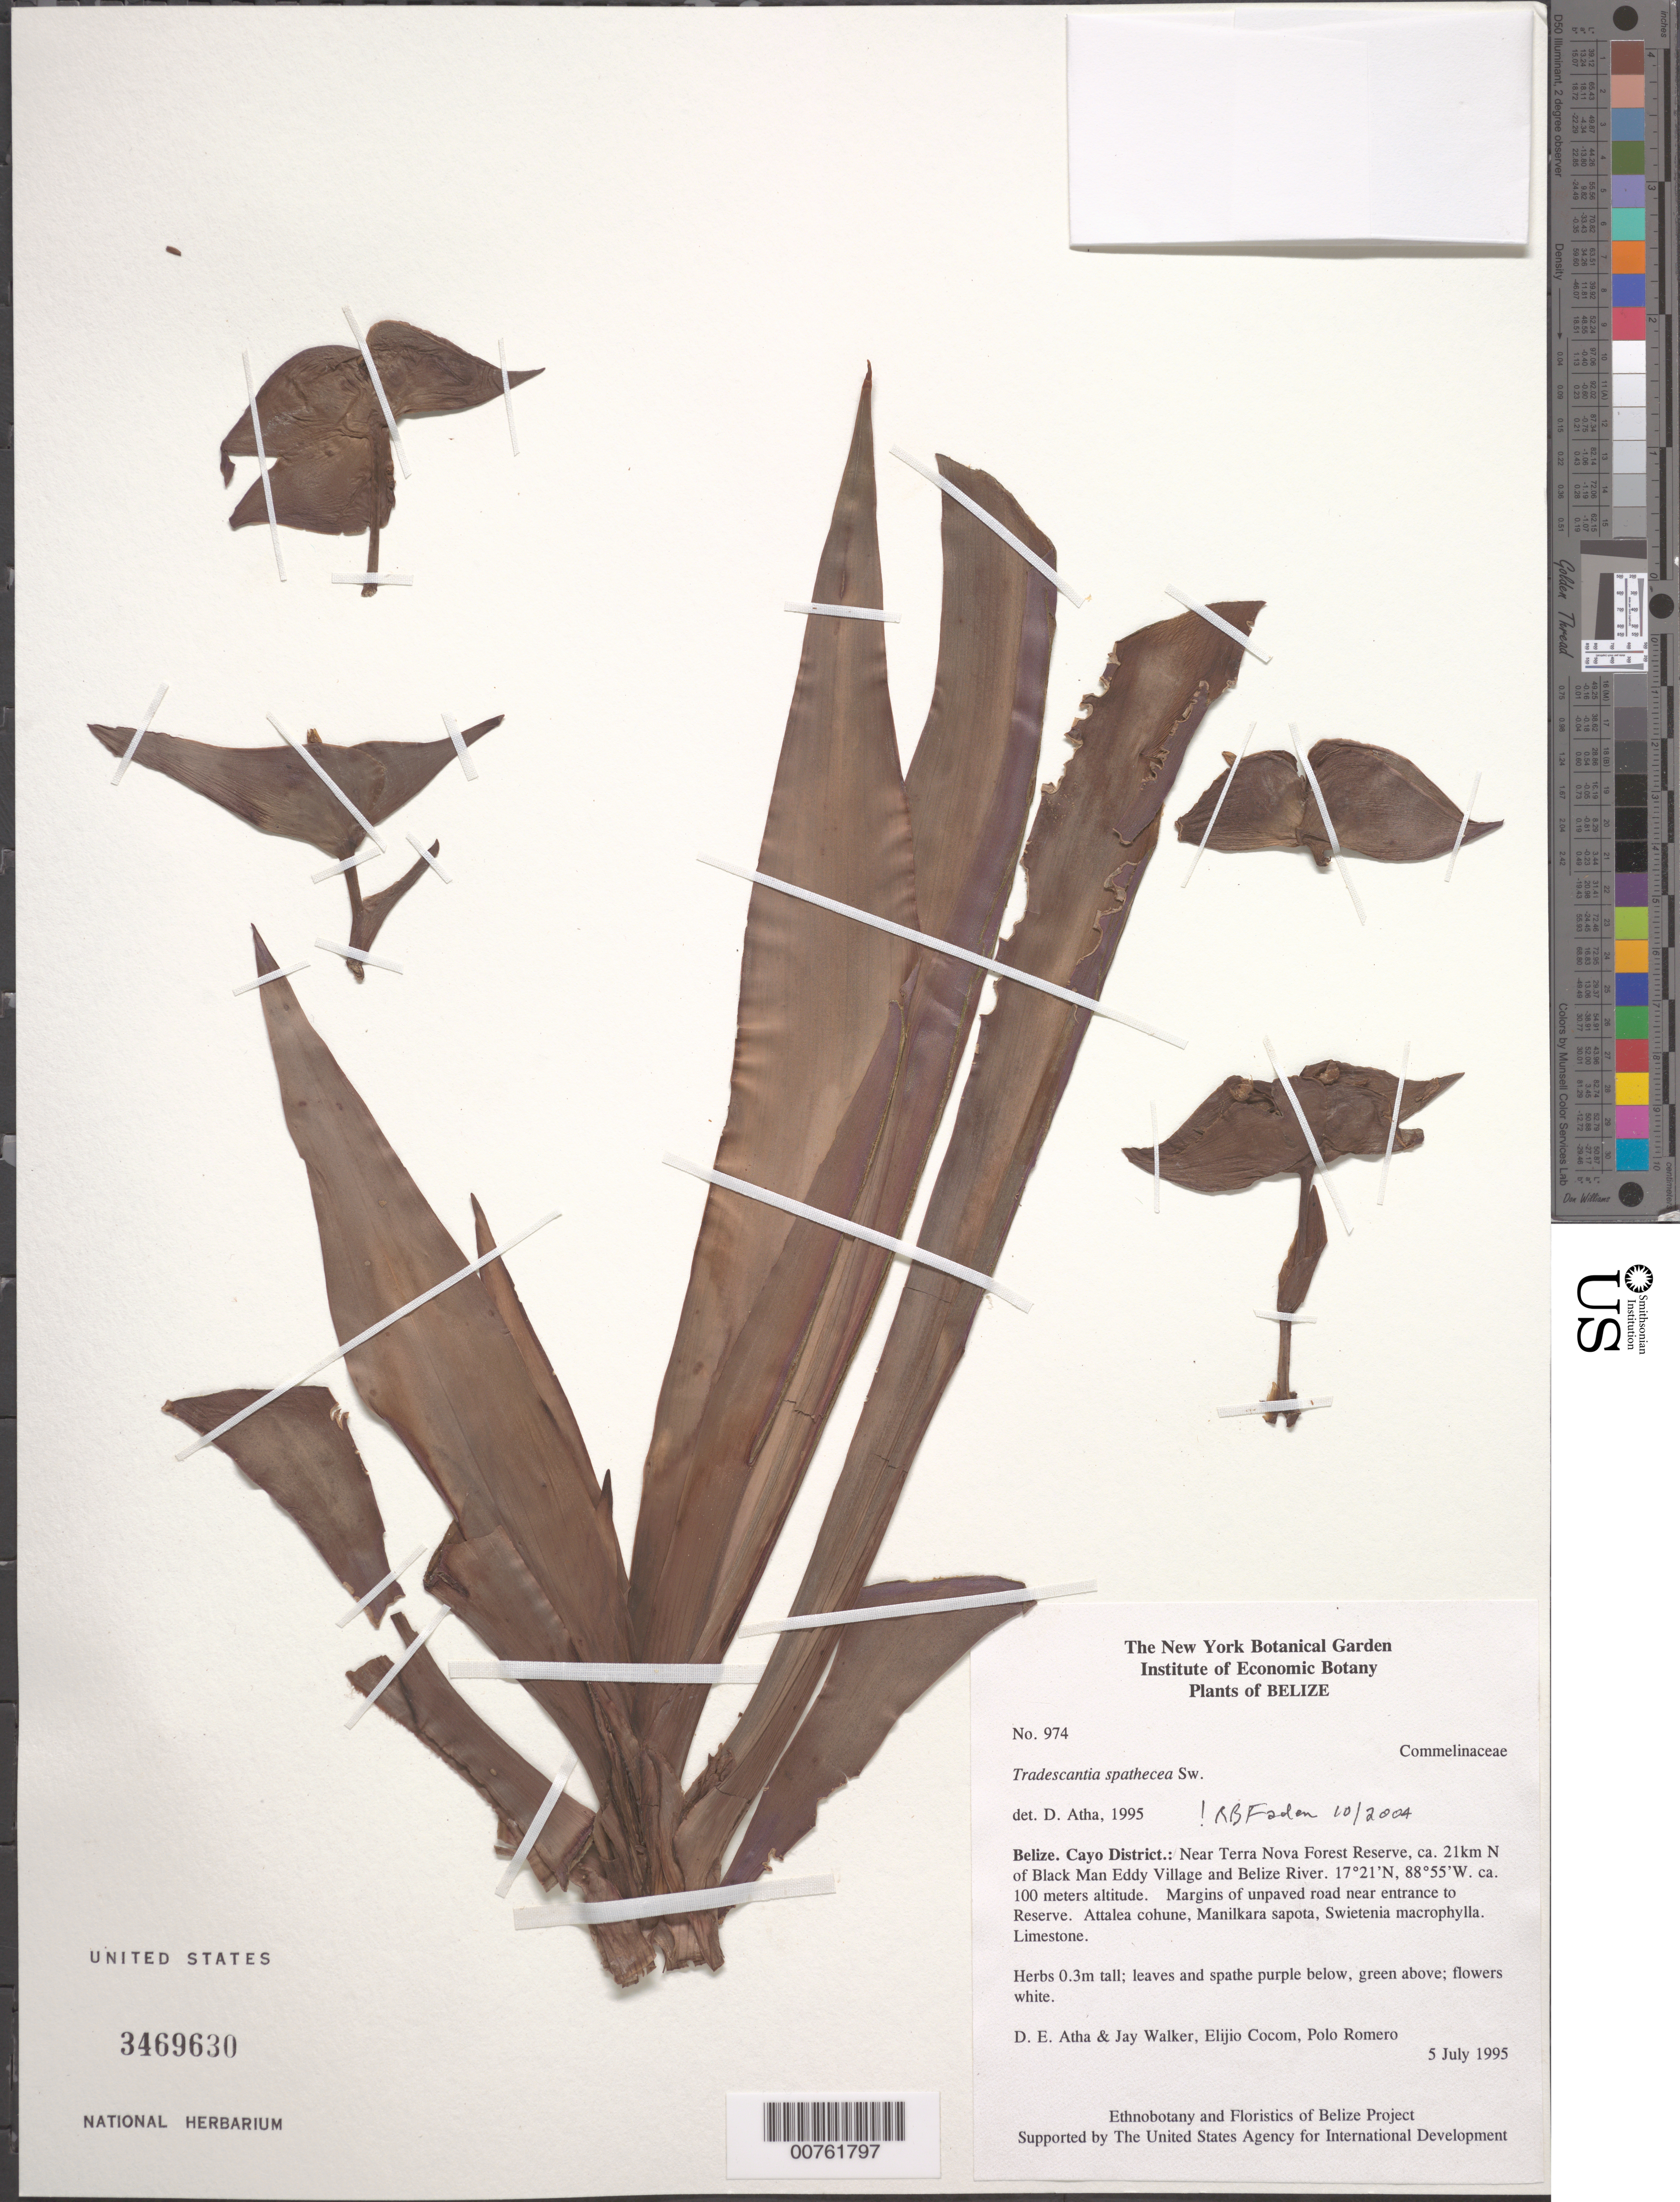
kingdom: Plantae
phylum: Tracheophyta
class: Liliopsida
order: Commelinales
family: Commelinaceae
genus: Tradescantia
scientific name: Tradescantia spathacea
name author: Sw.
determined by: Faden, Robert B., (US), Smithsonian Institution - National Museum of Natural History (UNITED STATES)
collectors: Atha & Walker, E. Cocom & P. Romero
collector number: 974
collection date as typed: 05 Jul 1995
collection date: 1995-07-05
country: Belize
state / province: Cayo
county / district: Cayo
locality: Near Terra Nova Forest Reserve, ca. 21km N of Black Man Eddy Village and Belize River.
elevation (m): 100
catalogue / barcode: US 3469630